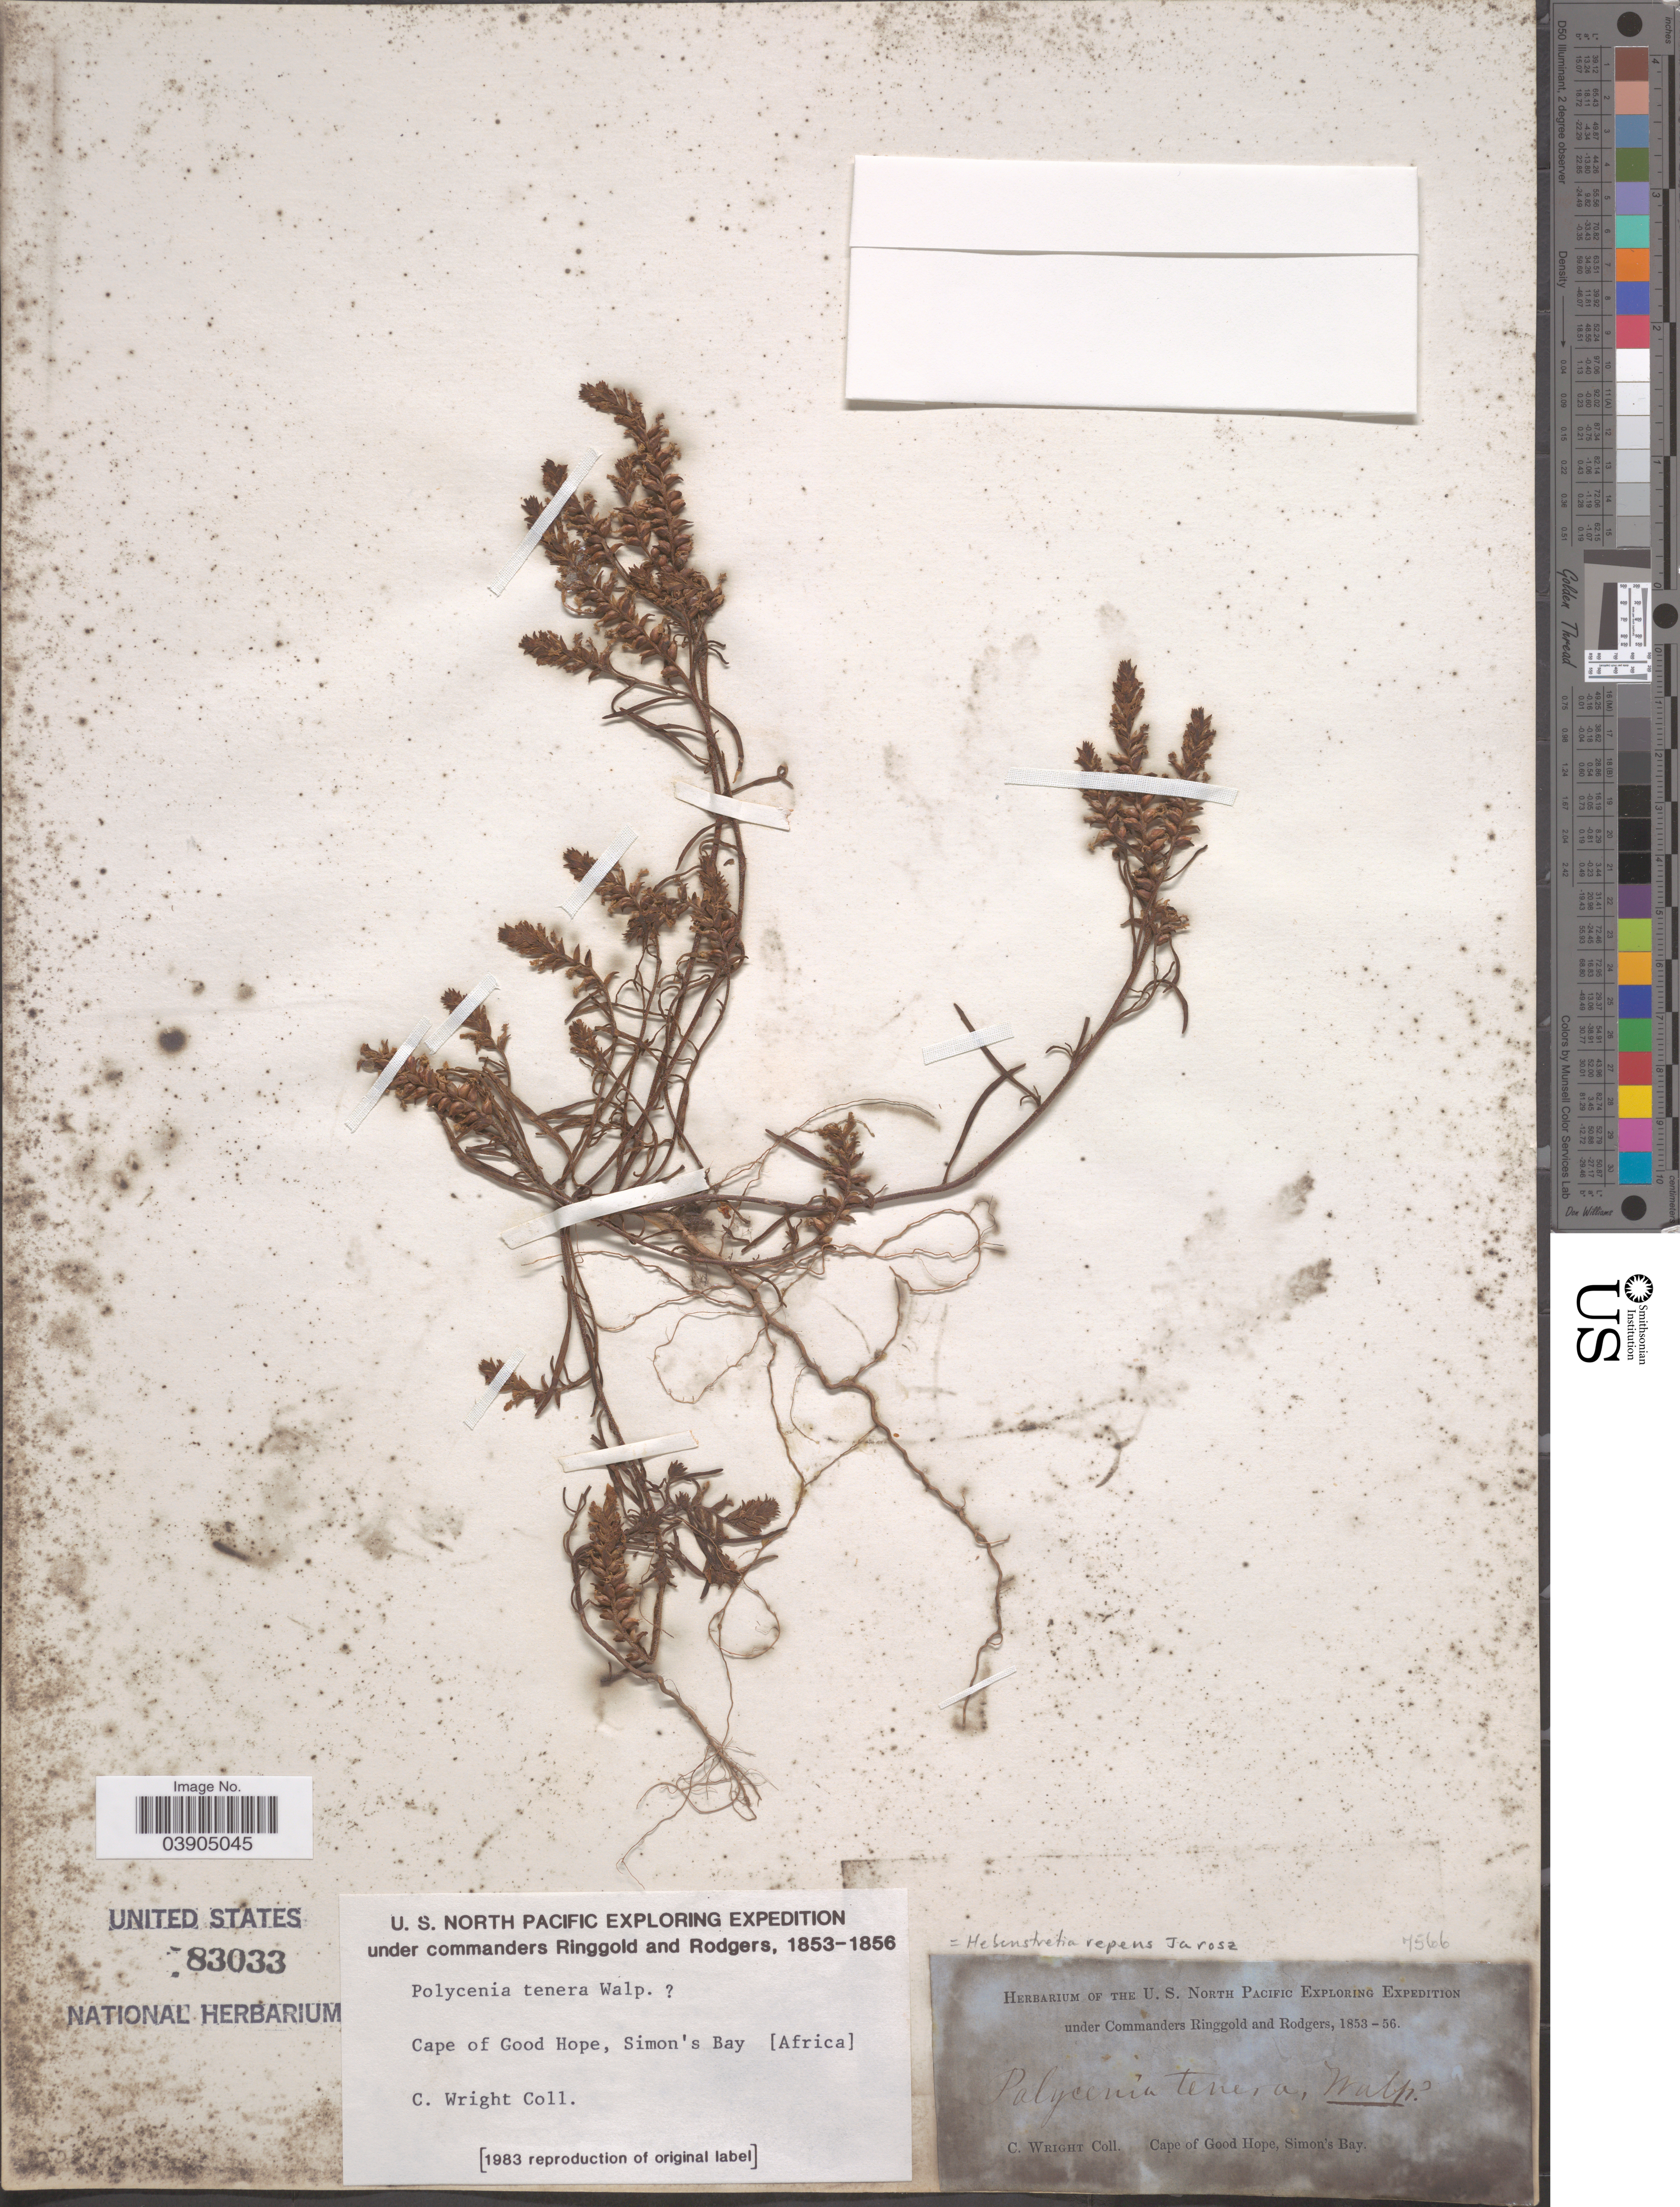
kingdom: Plantae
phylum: Tracheophyta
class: Magnoliopsida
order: Lamiales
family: Scrophulariaceae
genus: Hebenstretia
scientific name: Hebenstretia repens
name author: Jaroscz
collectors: C. Wright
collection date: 1853/1856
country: South Africa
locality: Cape of Good Hope, Simon's Bay [Africa].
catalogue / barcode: US 83033